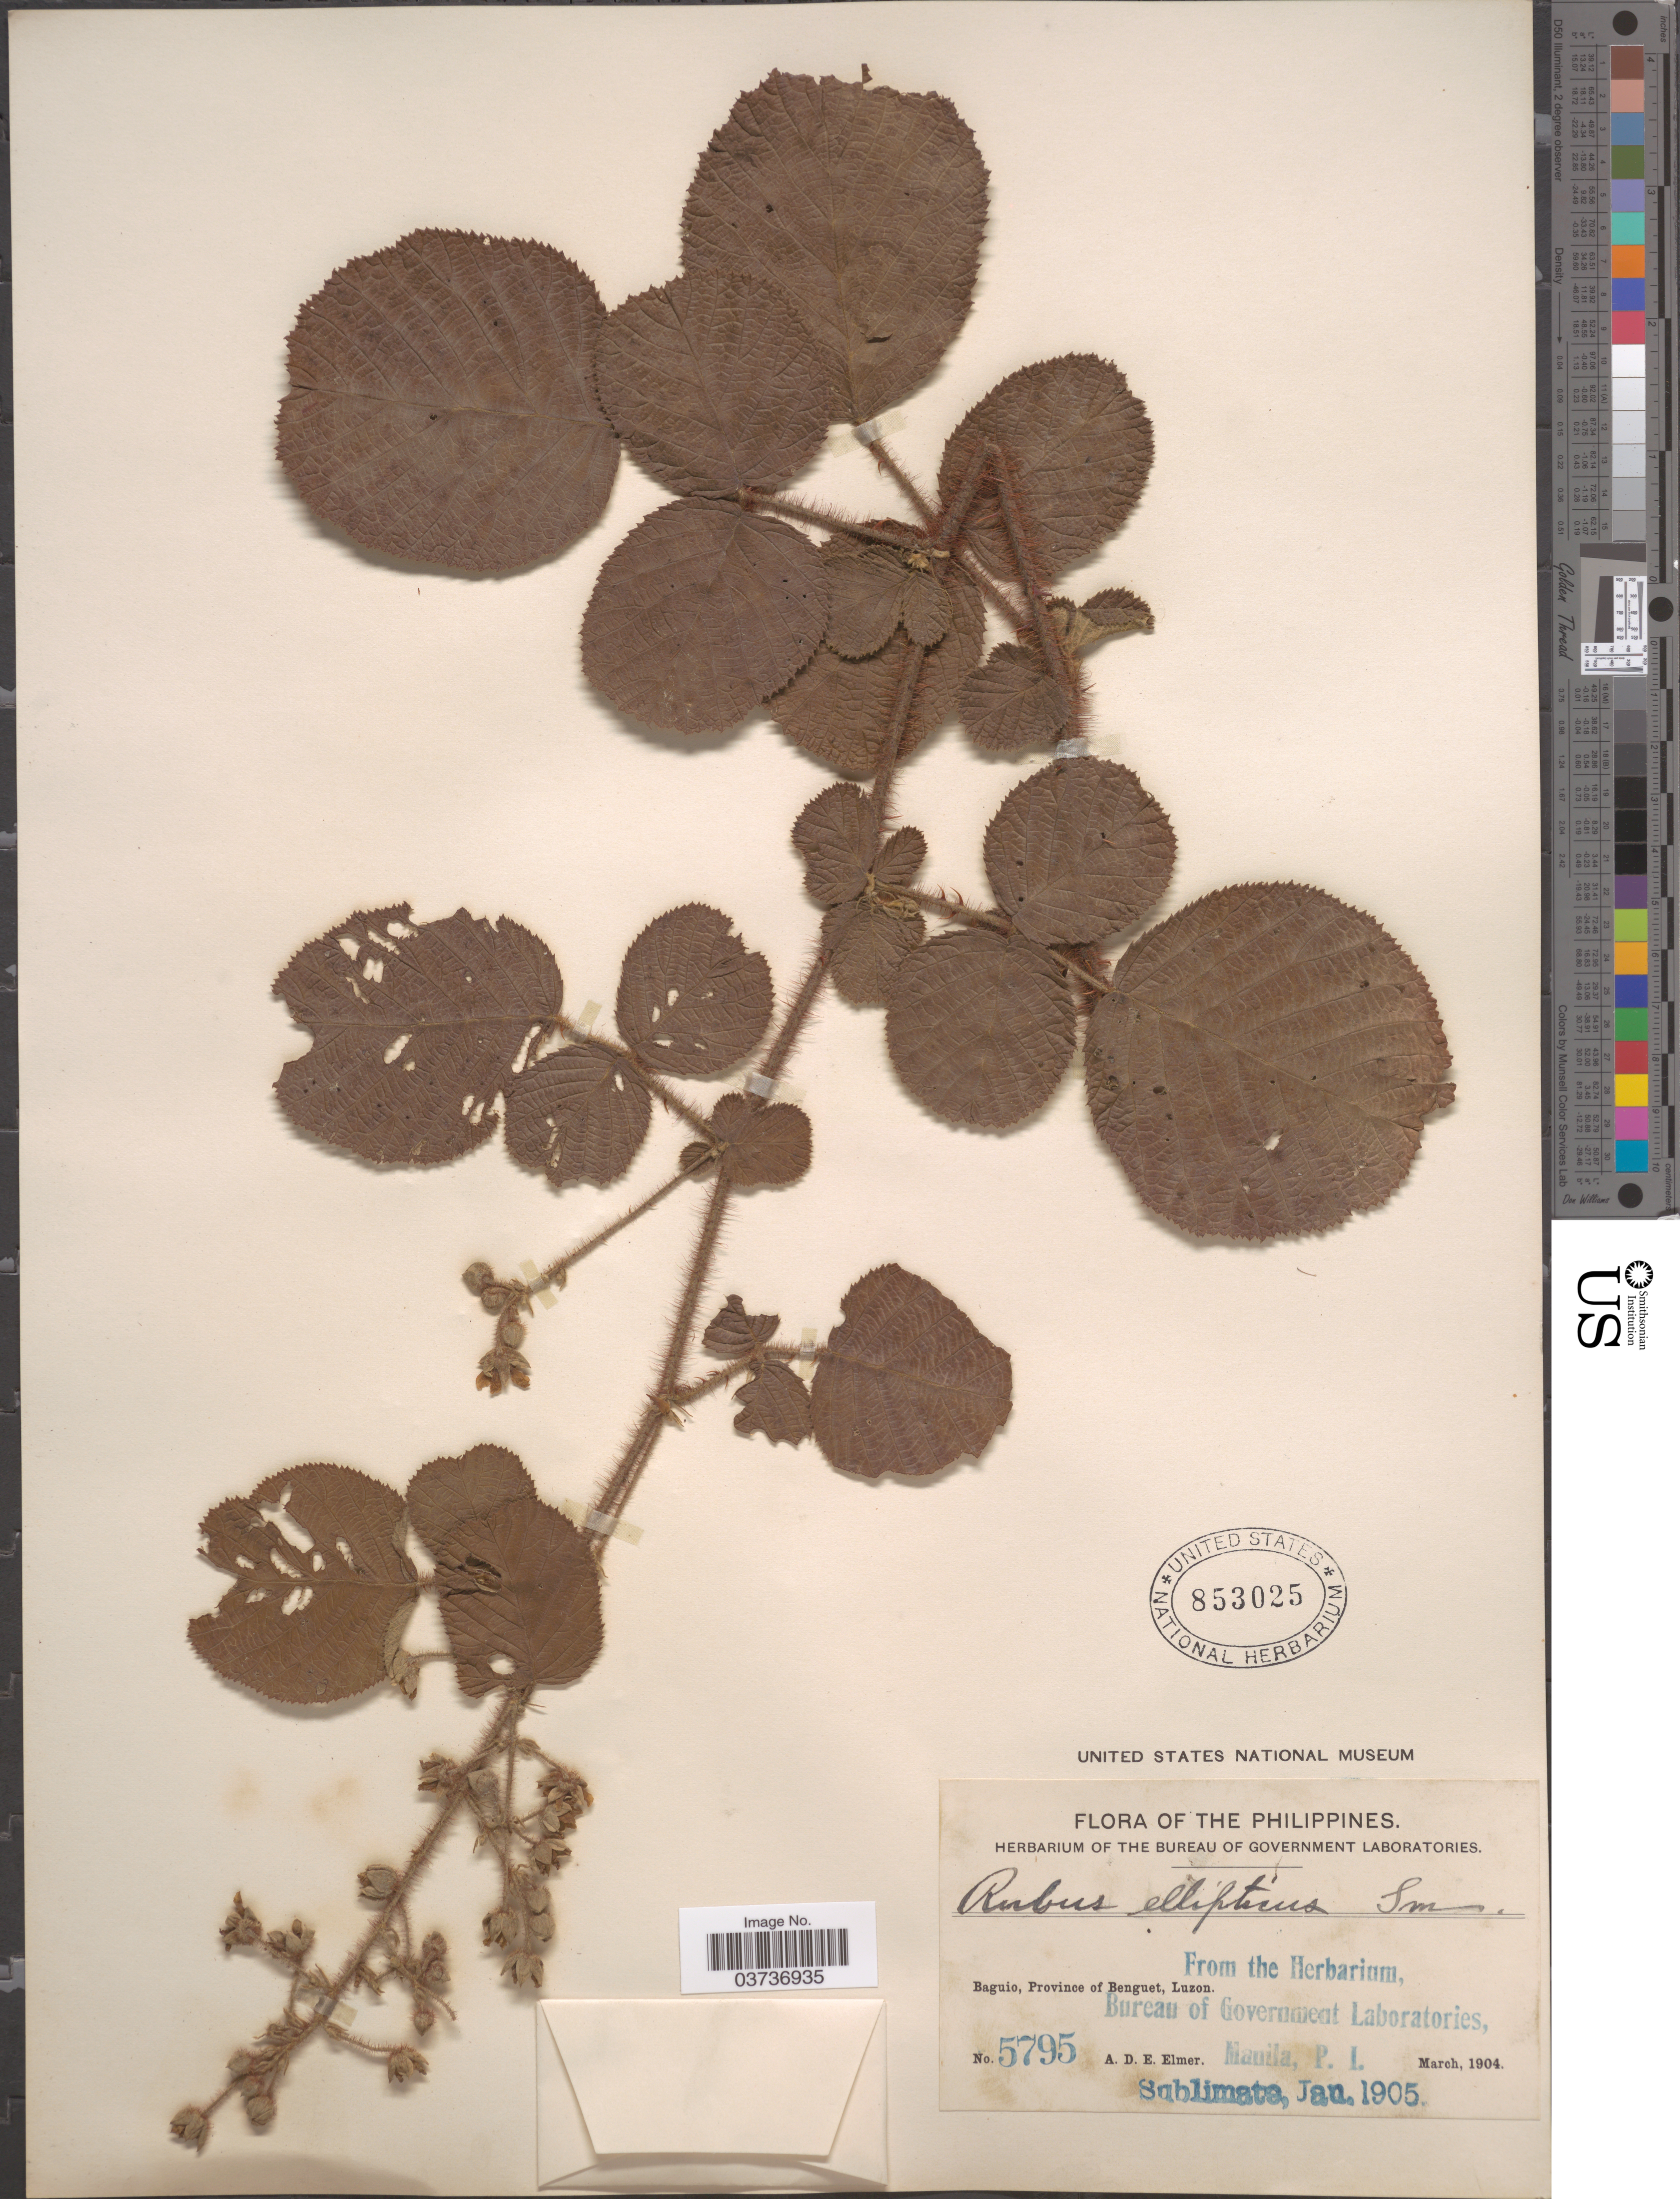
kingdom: Plantae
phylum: Tracheophyta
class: Magnoliopsida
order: Rosales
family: Rosaceae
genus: Rubus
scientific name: Rubus ellipticus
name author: Sm.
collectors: A. D. E. Elmer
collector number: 5795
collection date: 1904-03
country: Philippines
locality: Baguio, Province of Benguet, Luzon.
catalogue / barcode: US 853025